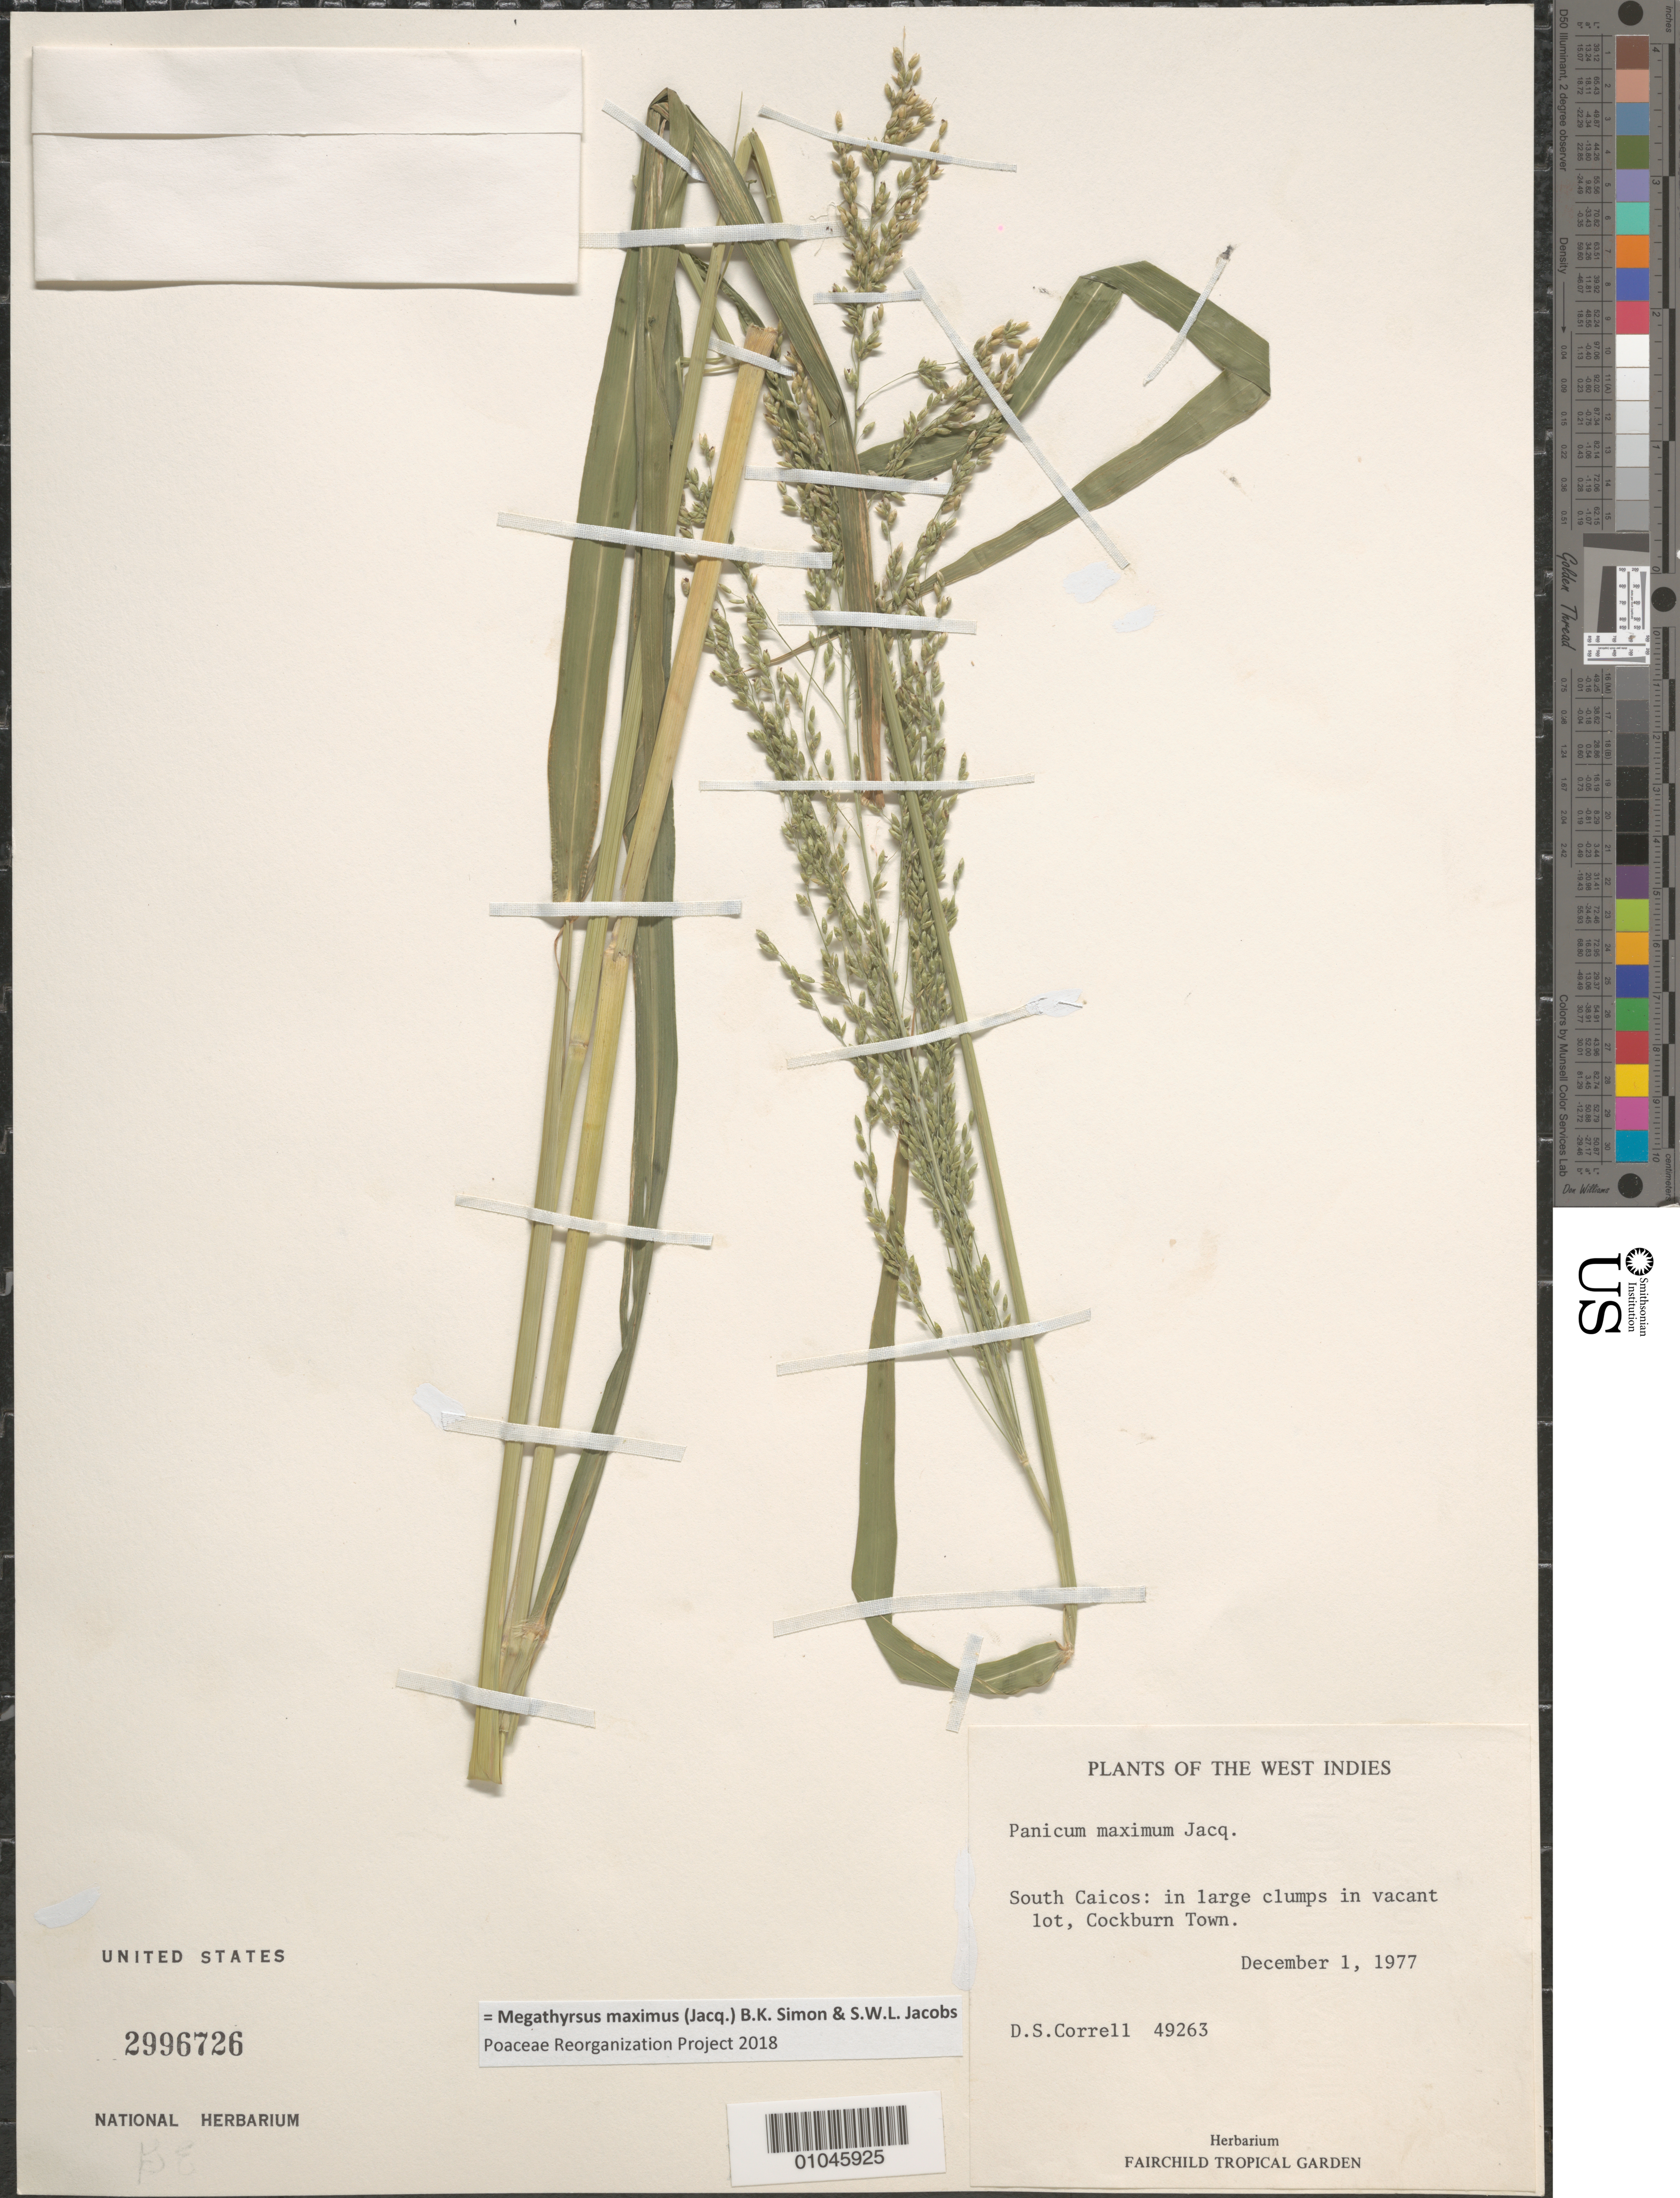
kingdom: Plantae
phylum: Tracheophyta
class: Liliopsida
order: Poales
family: Poaceae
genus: Panicum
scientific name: Panicum maximum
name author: Jacq.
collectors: D. S. Correll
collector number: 49263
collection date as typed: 01 Dec 1977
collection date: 1977-12-01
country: Turks and Caicos Islands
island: South Caicos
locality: South Caicos: In large clumps in vacant lot, Cockburn town.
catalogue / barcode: US 2996726